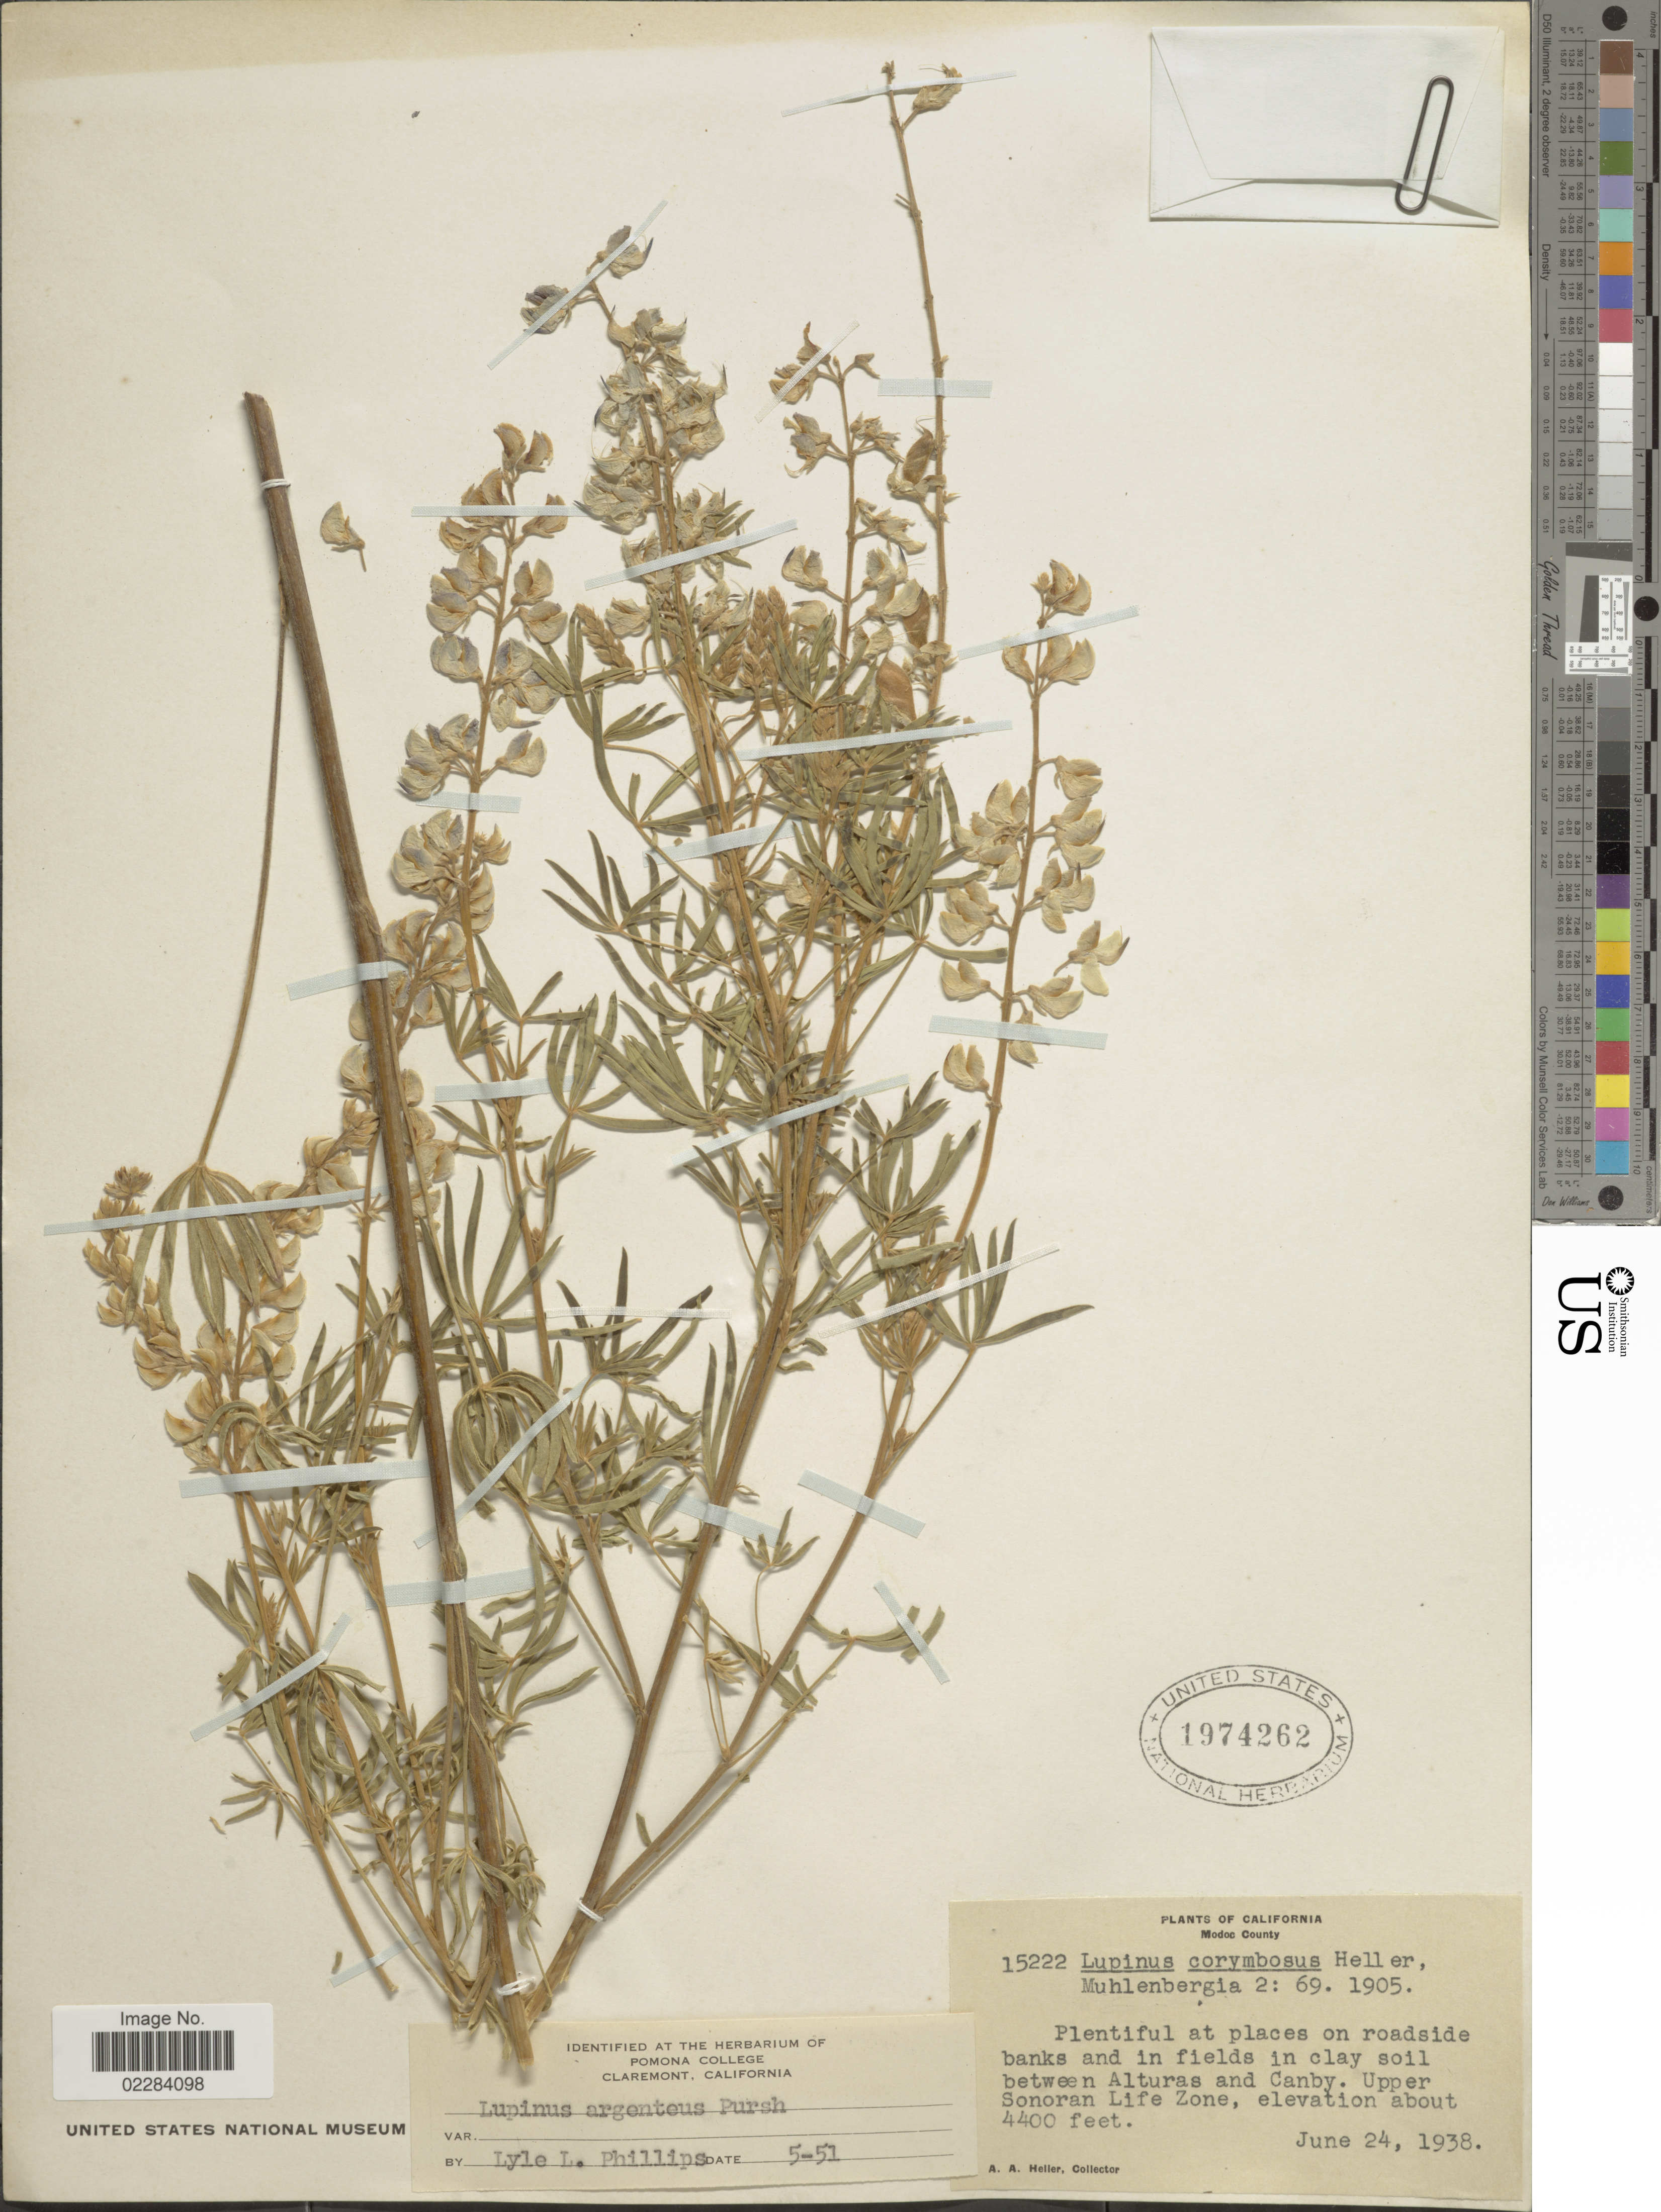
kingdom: Plantae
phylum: Tracheophyta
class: Magnoliopsida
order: Fabales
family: Fabaceae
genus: Lupinus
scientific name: Lupinus argenteus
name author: Pursh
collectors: A. A. Heller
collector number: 15222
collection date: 1938-06-24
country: United States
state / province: California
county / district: Modoc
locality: Modoc County. Plentiful at places on roadside banks and fields in clay soil between Alturas and Canby. Upper Sonoran Life Zone.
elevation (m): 1341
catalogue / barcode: US 1974262